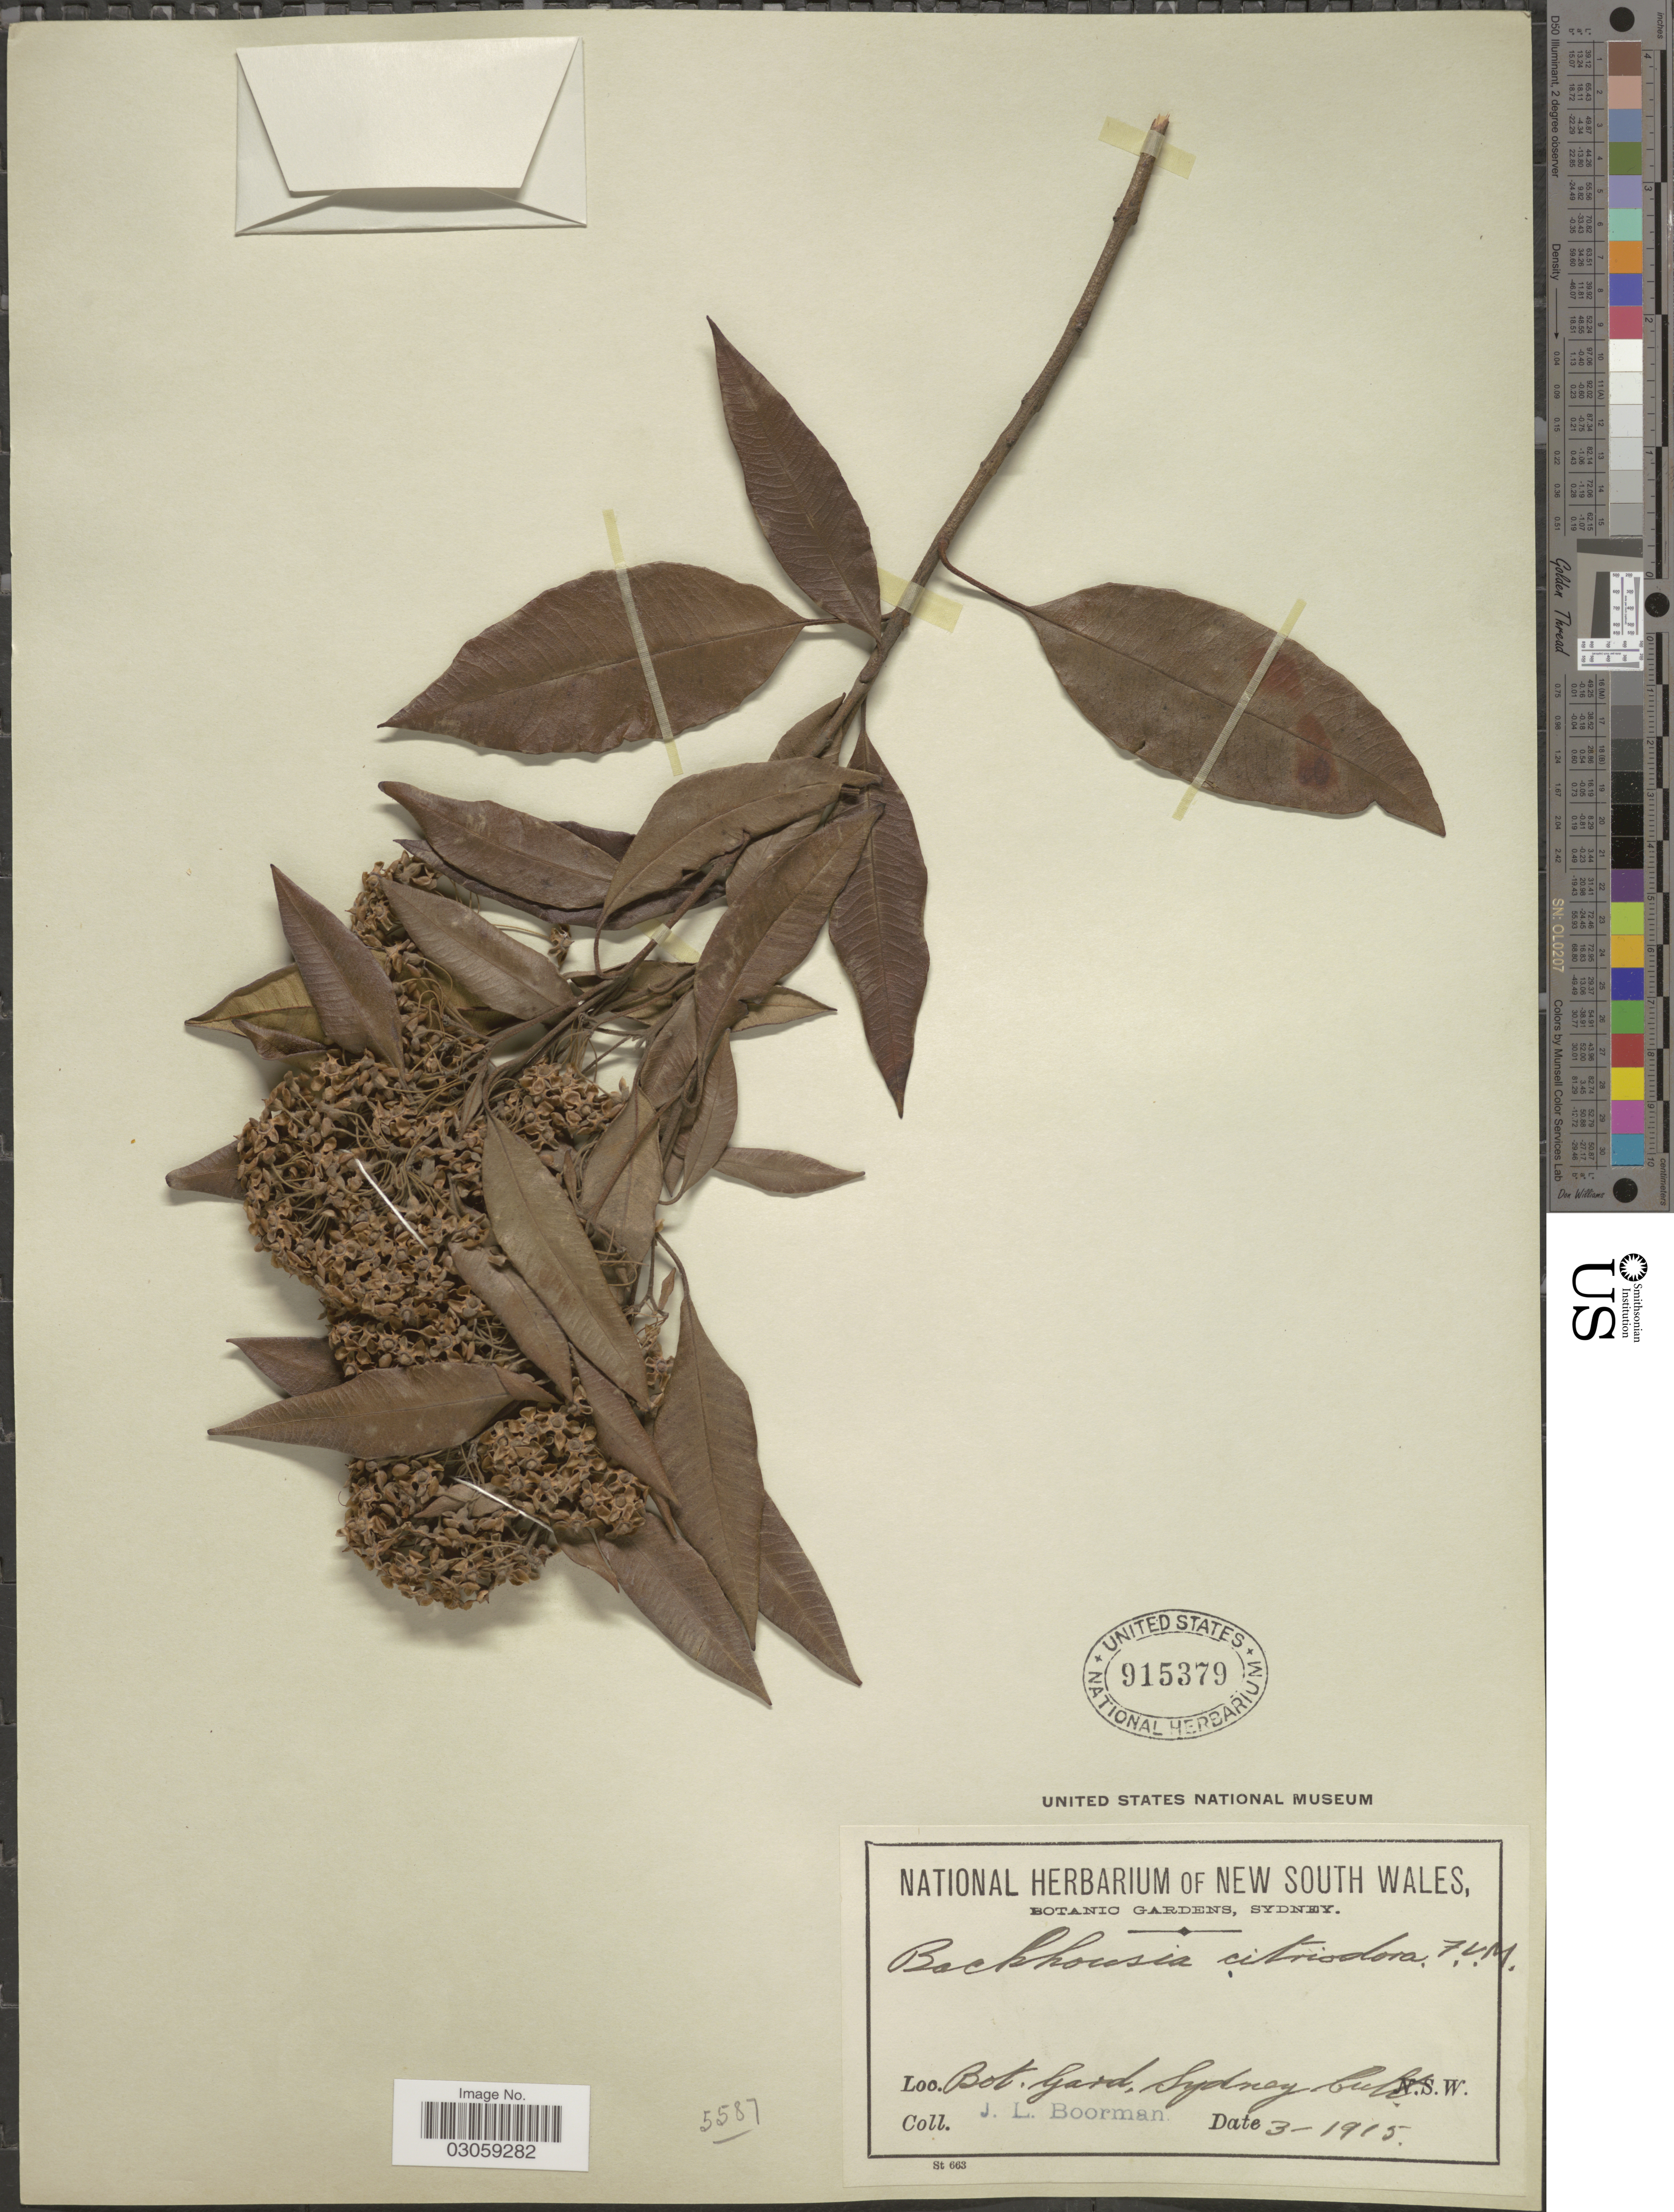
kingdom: Plantae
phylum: Tracheophyta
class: Magnoliopsida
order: Myrtales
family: Myrtaceae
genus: Backhousia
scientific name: Backhousia citriodora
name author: F. Muell.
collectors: J. Boorman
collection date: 1915-03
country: Australia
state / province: New South Wales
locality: Bot. Gard. Sydney. N.S.W.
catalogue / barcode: US 915379